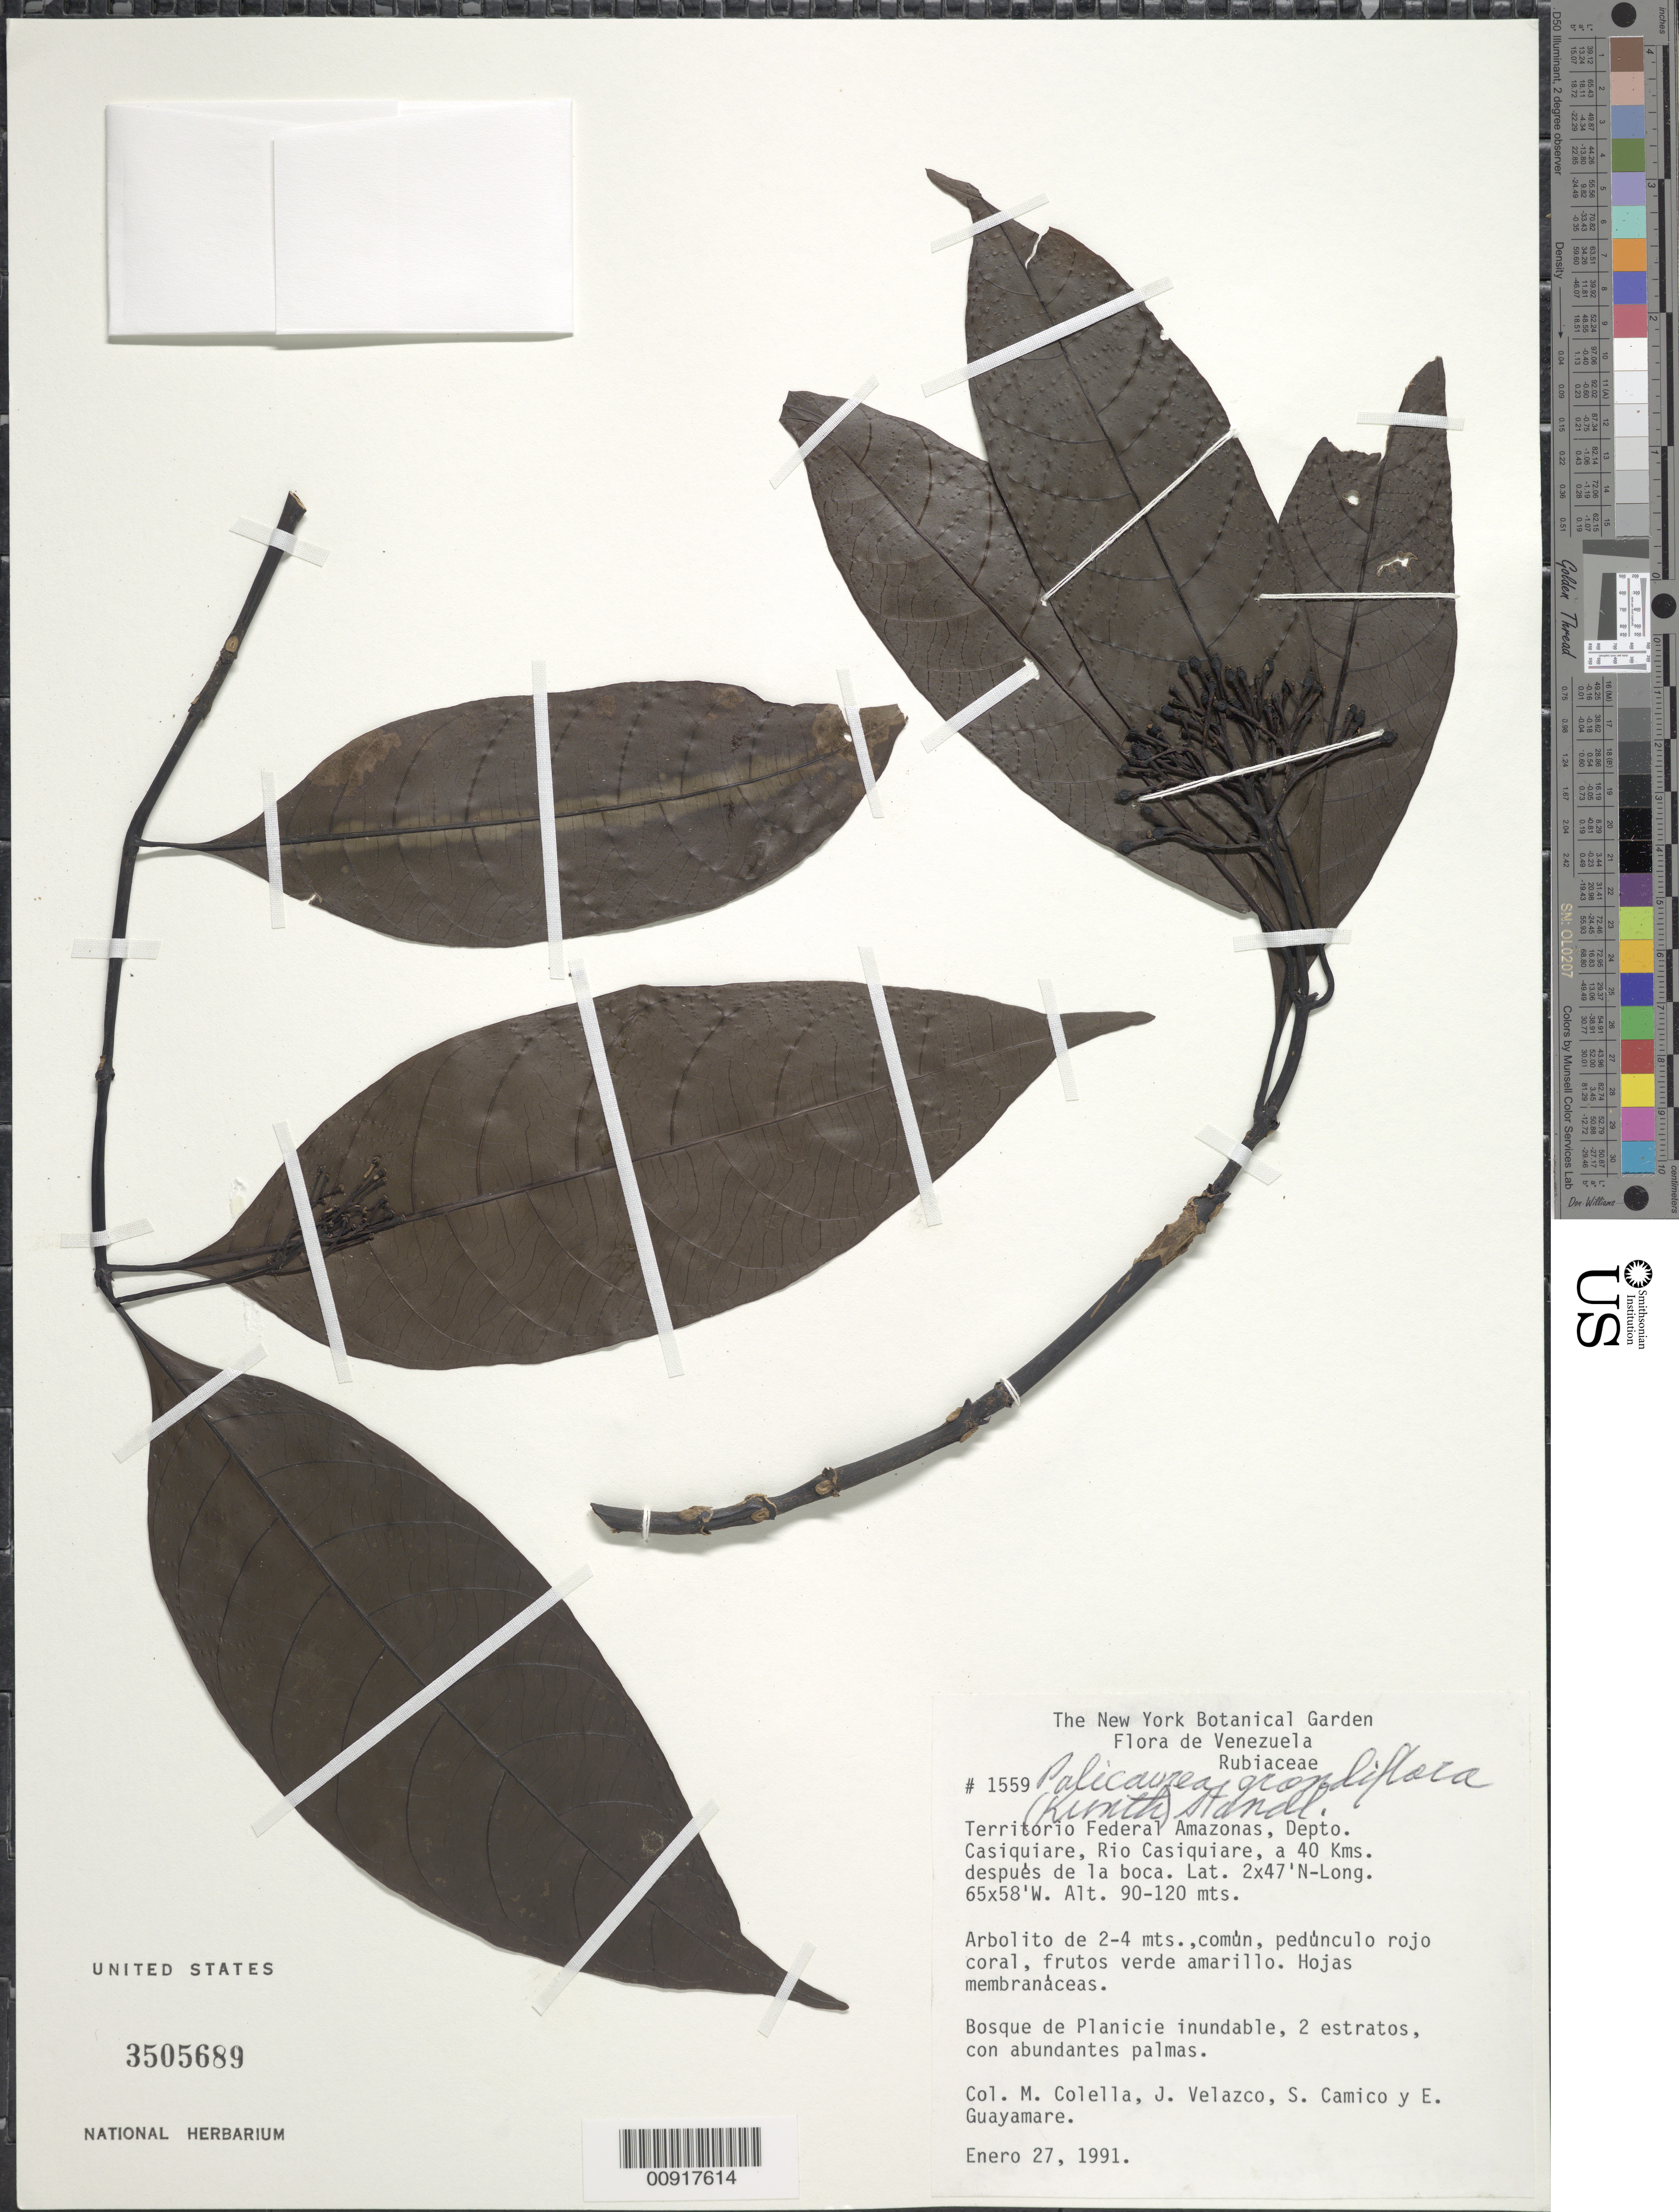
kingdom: Plantae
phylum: Tracheophyta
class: Magnoliopsida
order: Gentianales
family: Rubiaceae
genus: Palicourea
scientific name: Palicourea grandiflora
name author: (Kunth) Standl.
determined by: Kirkbride, J. H.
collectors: M. Colella, J. Velazco, S. Camico & E. Guayamare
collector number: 1559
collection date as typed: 27-Jan-91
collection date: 1991-01-27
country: Venezuela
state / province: Amazonas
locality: Dpto. Casiquiare, Río Casiquiare, a 40 km despues de la boca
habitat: Bosque de planicie inundable, 2 estratos, con abundantes palmas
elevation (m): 90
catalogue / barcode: US 3505689